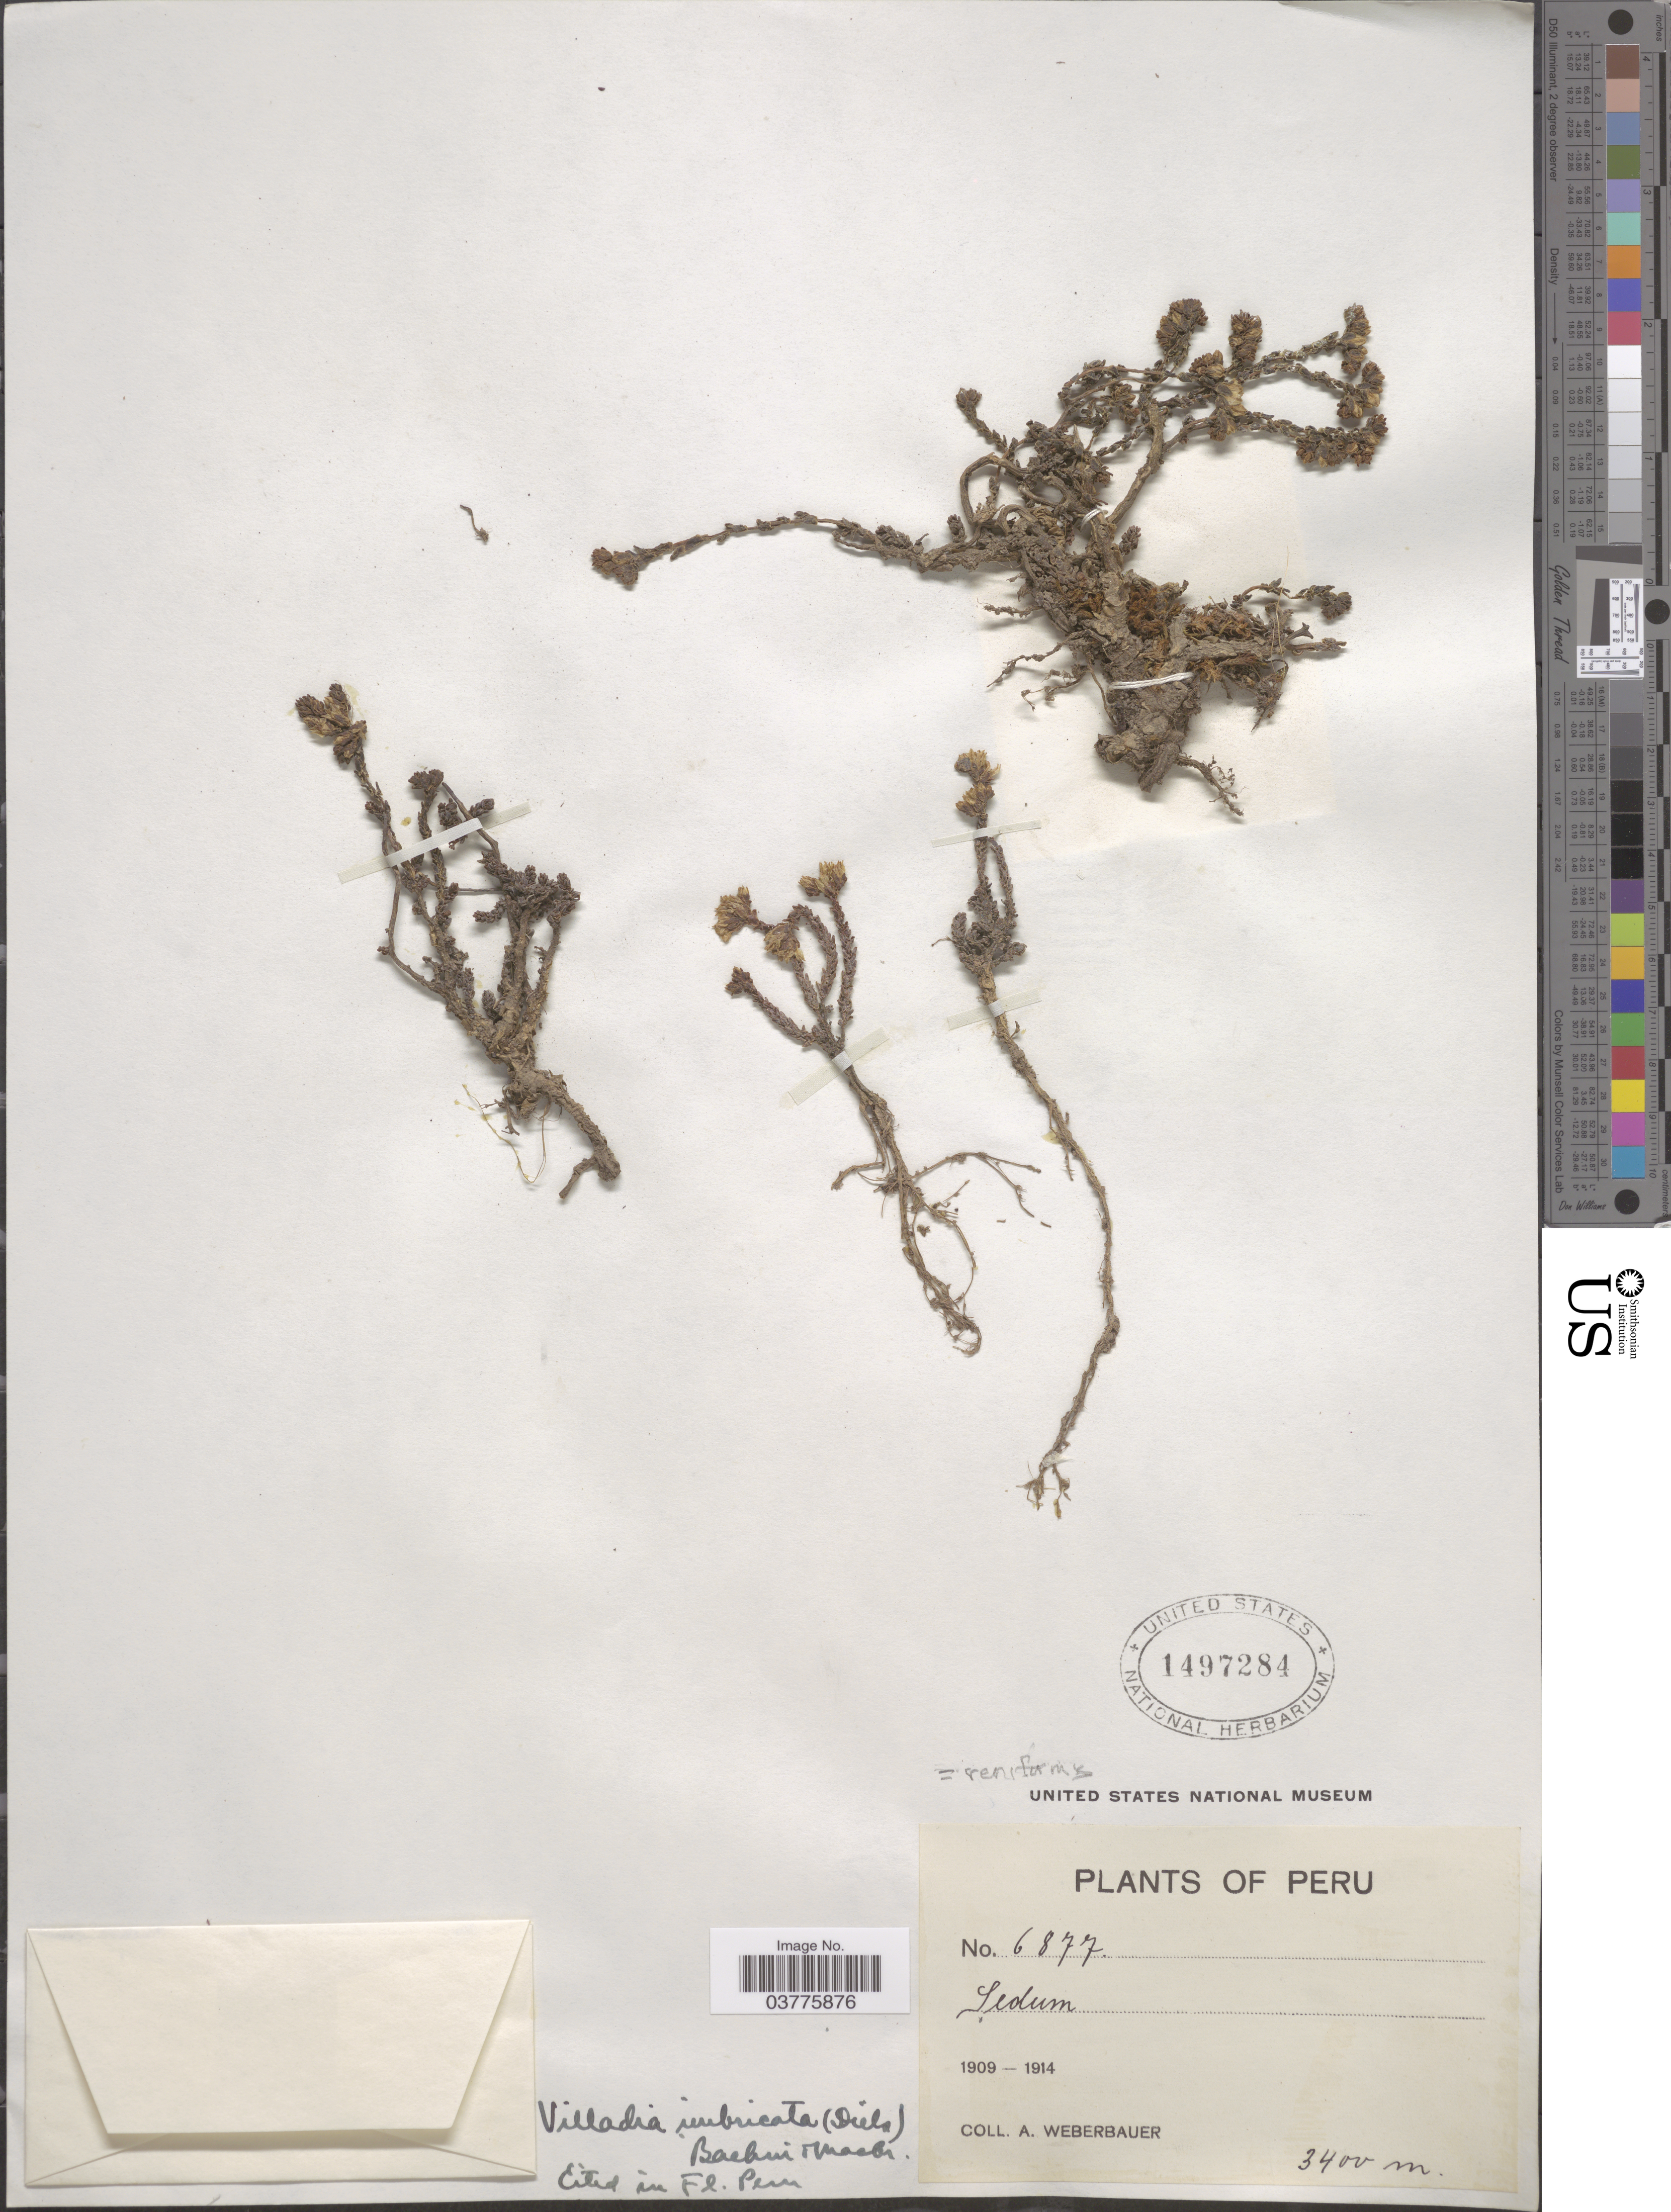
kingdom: Plantae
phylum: Tracheophyta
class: Magnoliopsida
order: Saxifragales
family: Crassulaceae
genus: Sedum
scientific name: Sedum reniforme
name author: (H. Jacobsen) Thiede & 't Hart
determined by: Pino, Guillermo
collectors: A. Weberbauer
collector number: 6877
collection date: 1909/1914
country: Peru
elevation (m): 3400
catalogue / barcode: US 1497284